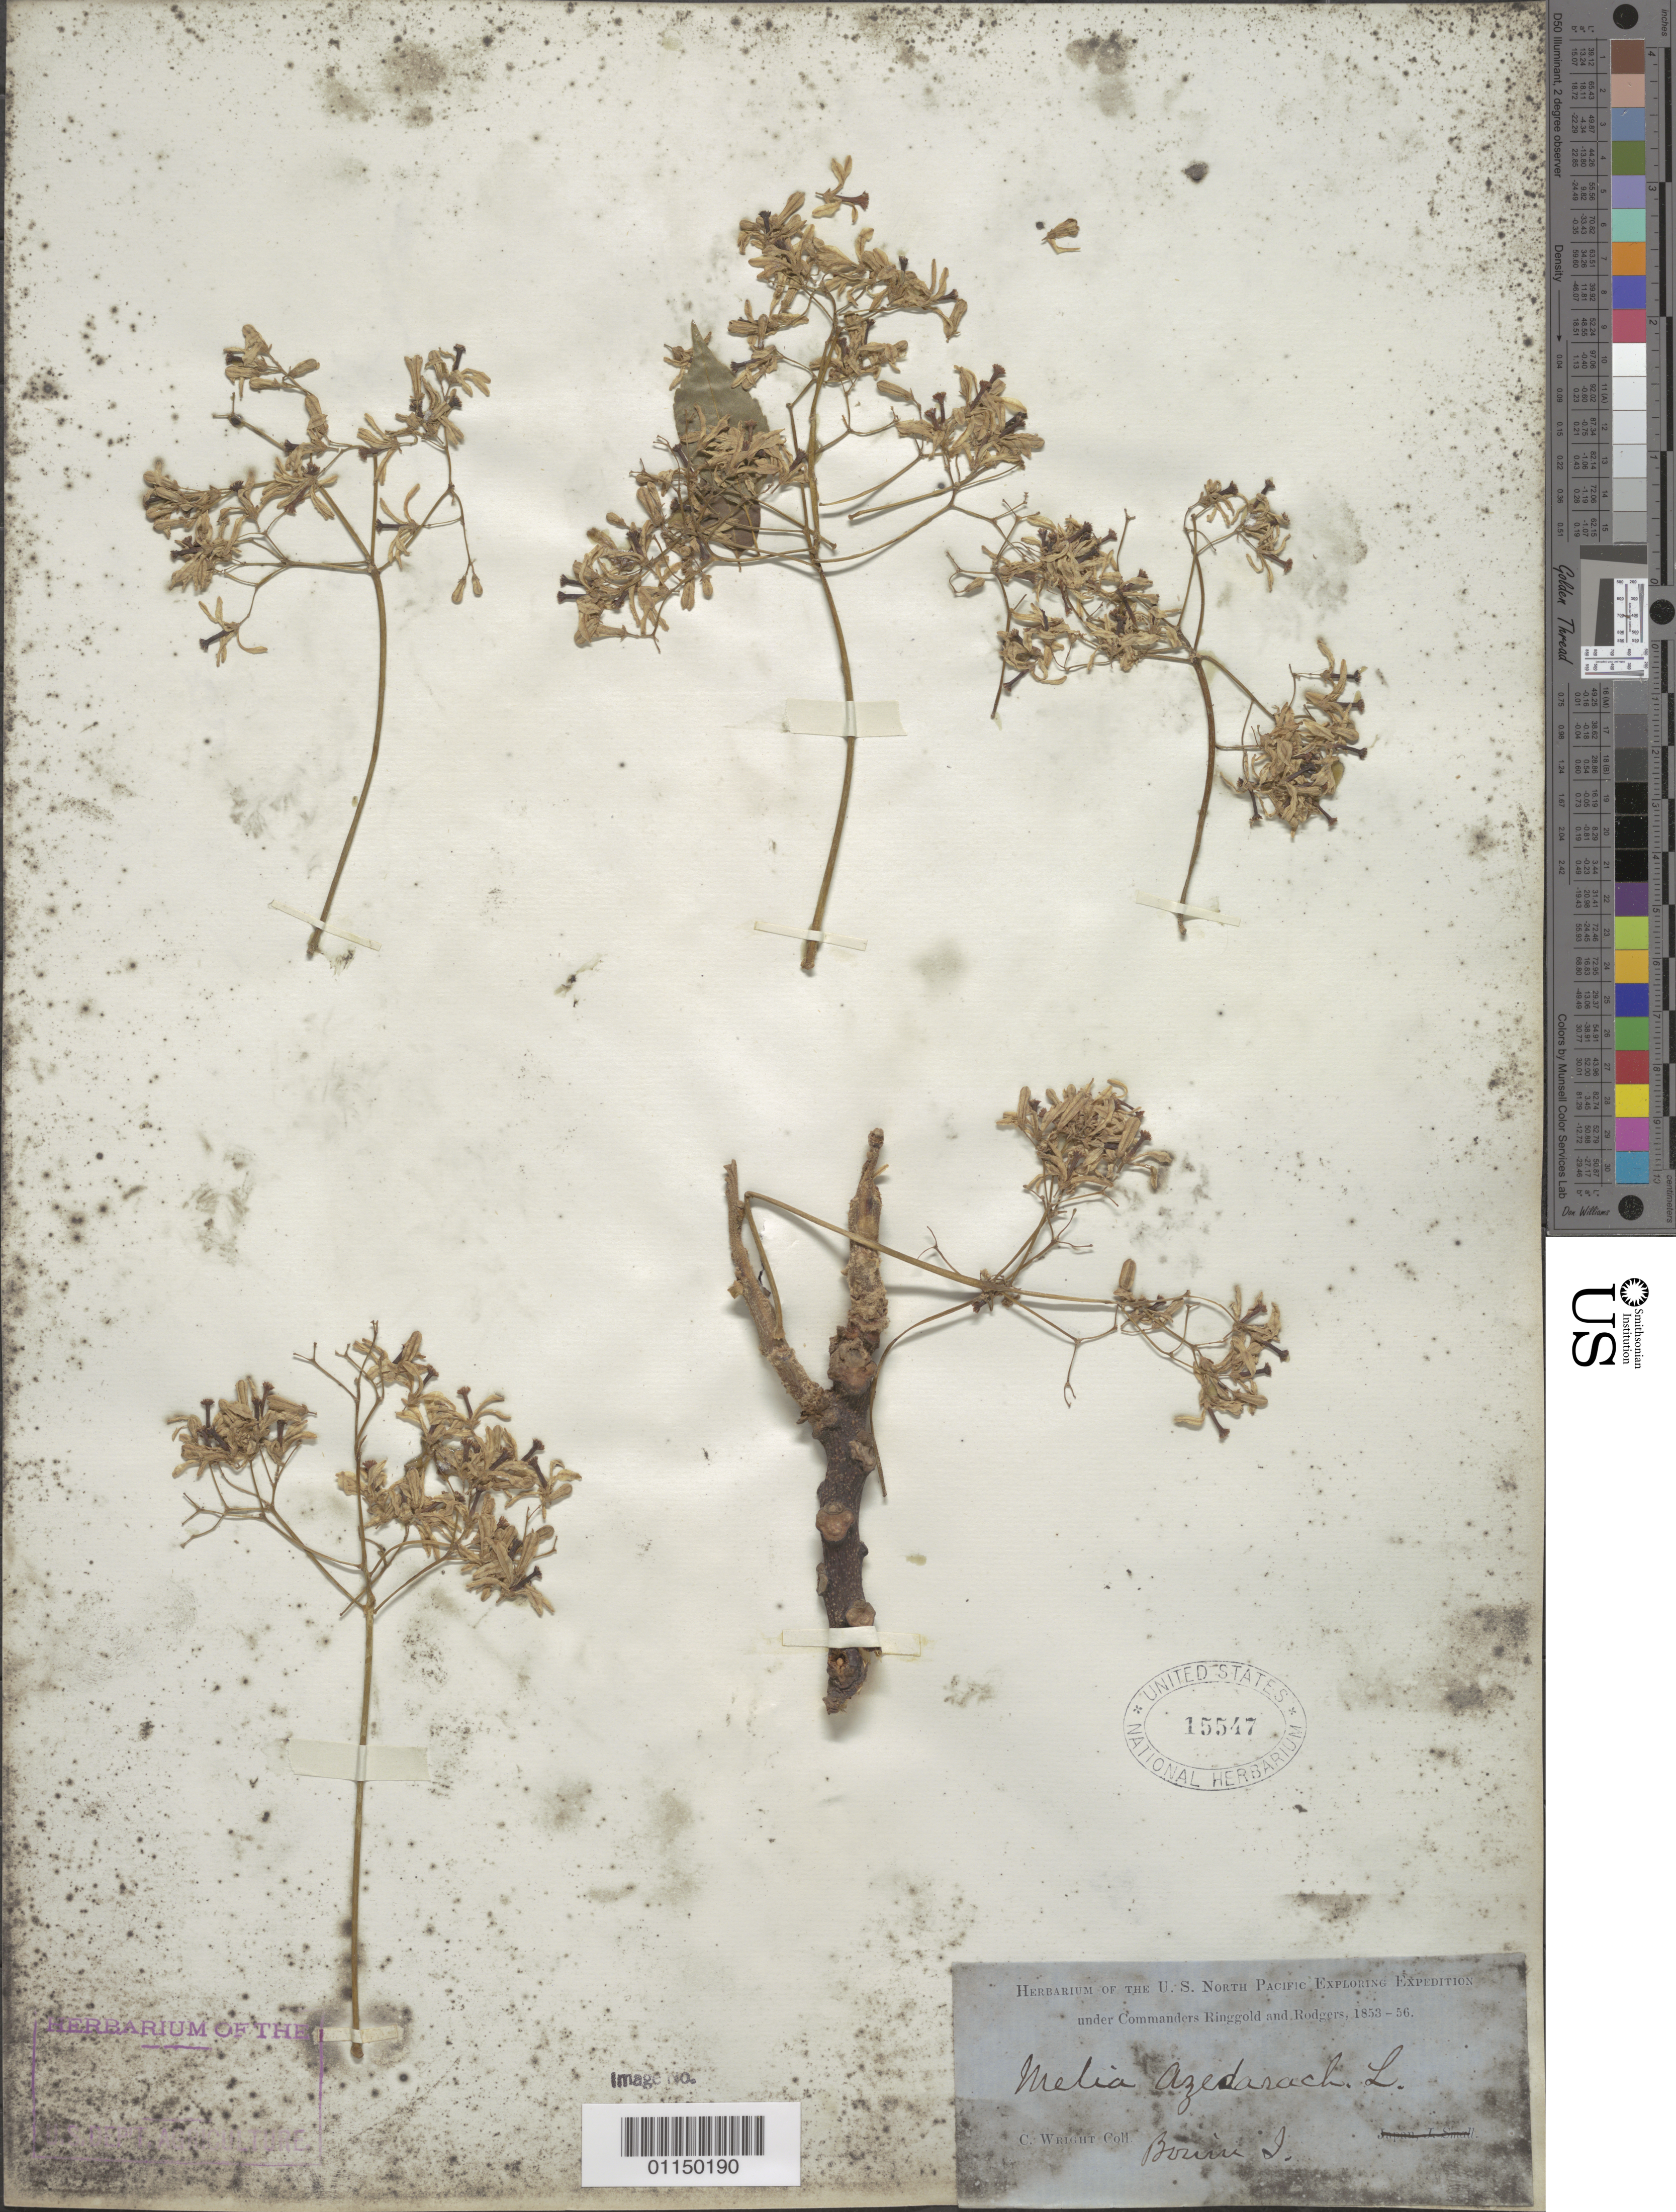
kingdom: Plantae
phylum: Tracheophyta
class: Magnoliopsida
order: Sapindales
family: Meliaceae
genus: Melia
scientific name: Melia azedarach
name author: L.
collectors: C. Wright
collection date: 1853/1856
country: Japan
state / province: Tokyo, Federal City of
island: Bonin Islands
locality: Bonin Islands.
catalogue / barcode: US 15547